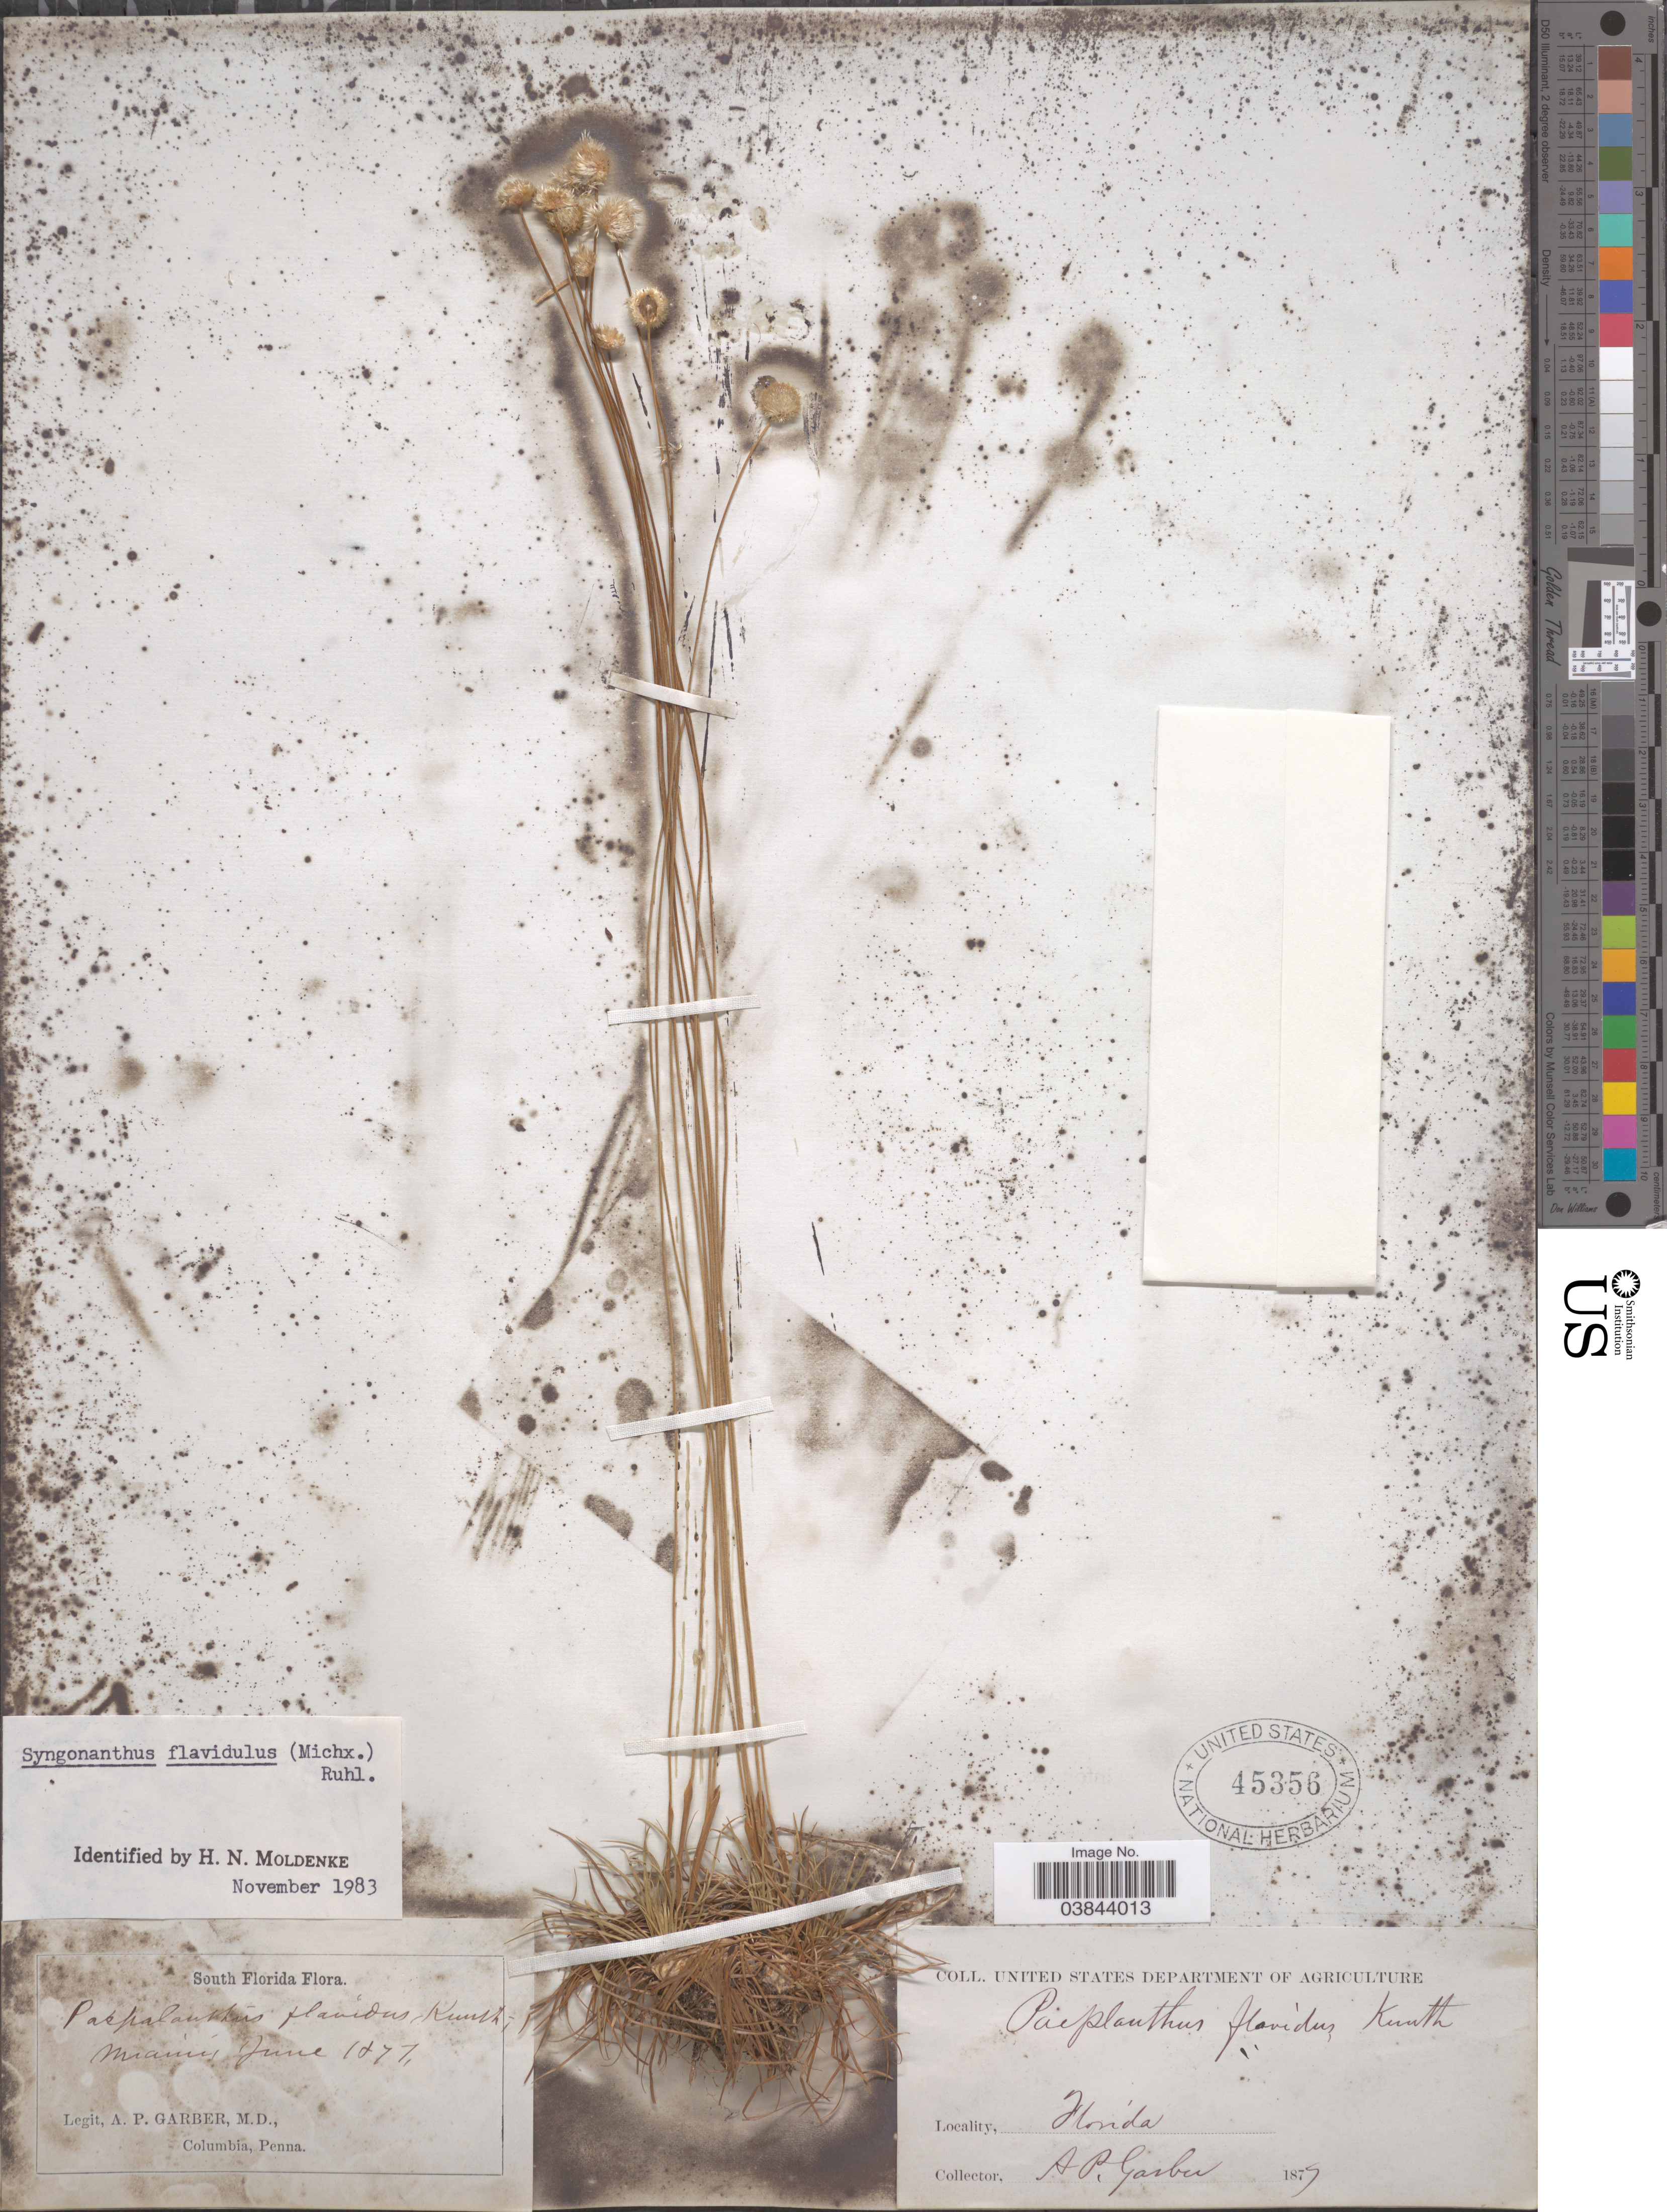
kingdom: Plantae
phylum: Tracheophyta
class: Liliopsida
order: Poales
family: Eriocaulaceae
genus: Syngonanthus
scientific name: Syngonanthus flavidulus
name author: (Michx.) Ruhland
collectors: A. P. Garber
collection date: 1877-06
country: United States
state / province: Florida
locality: South Florida. Miami.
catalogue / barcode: US 45356